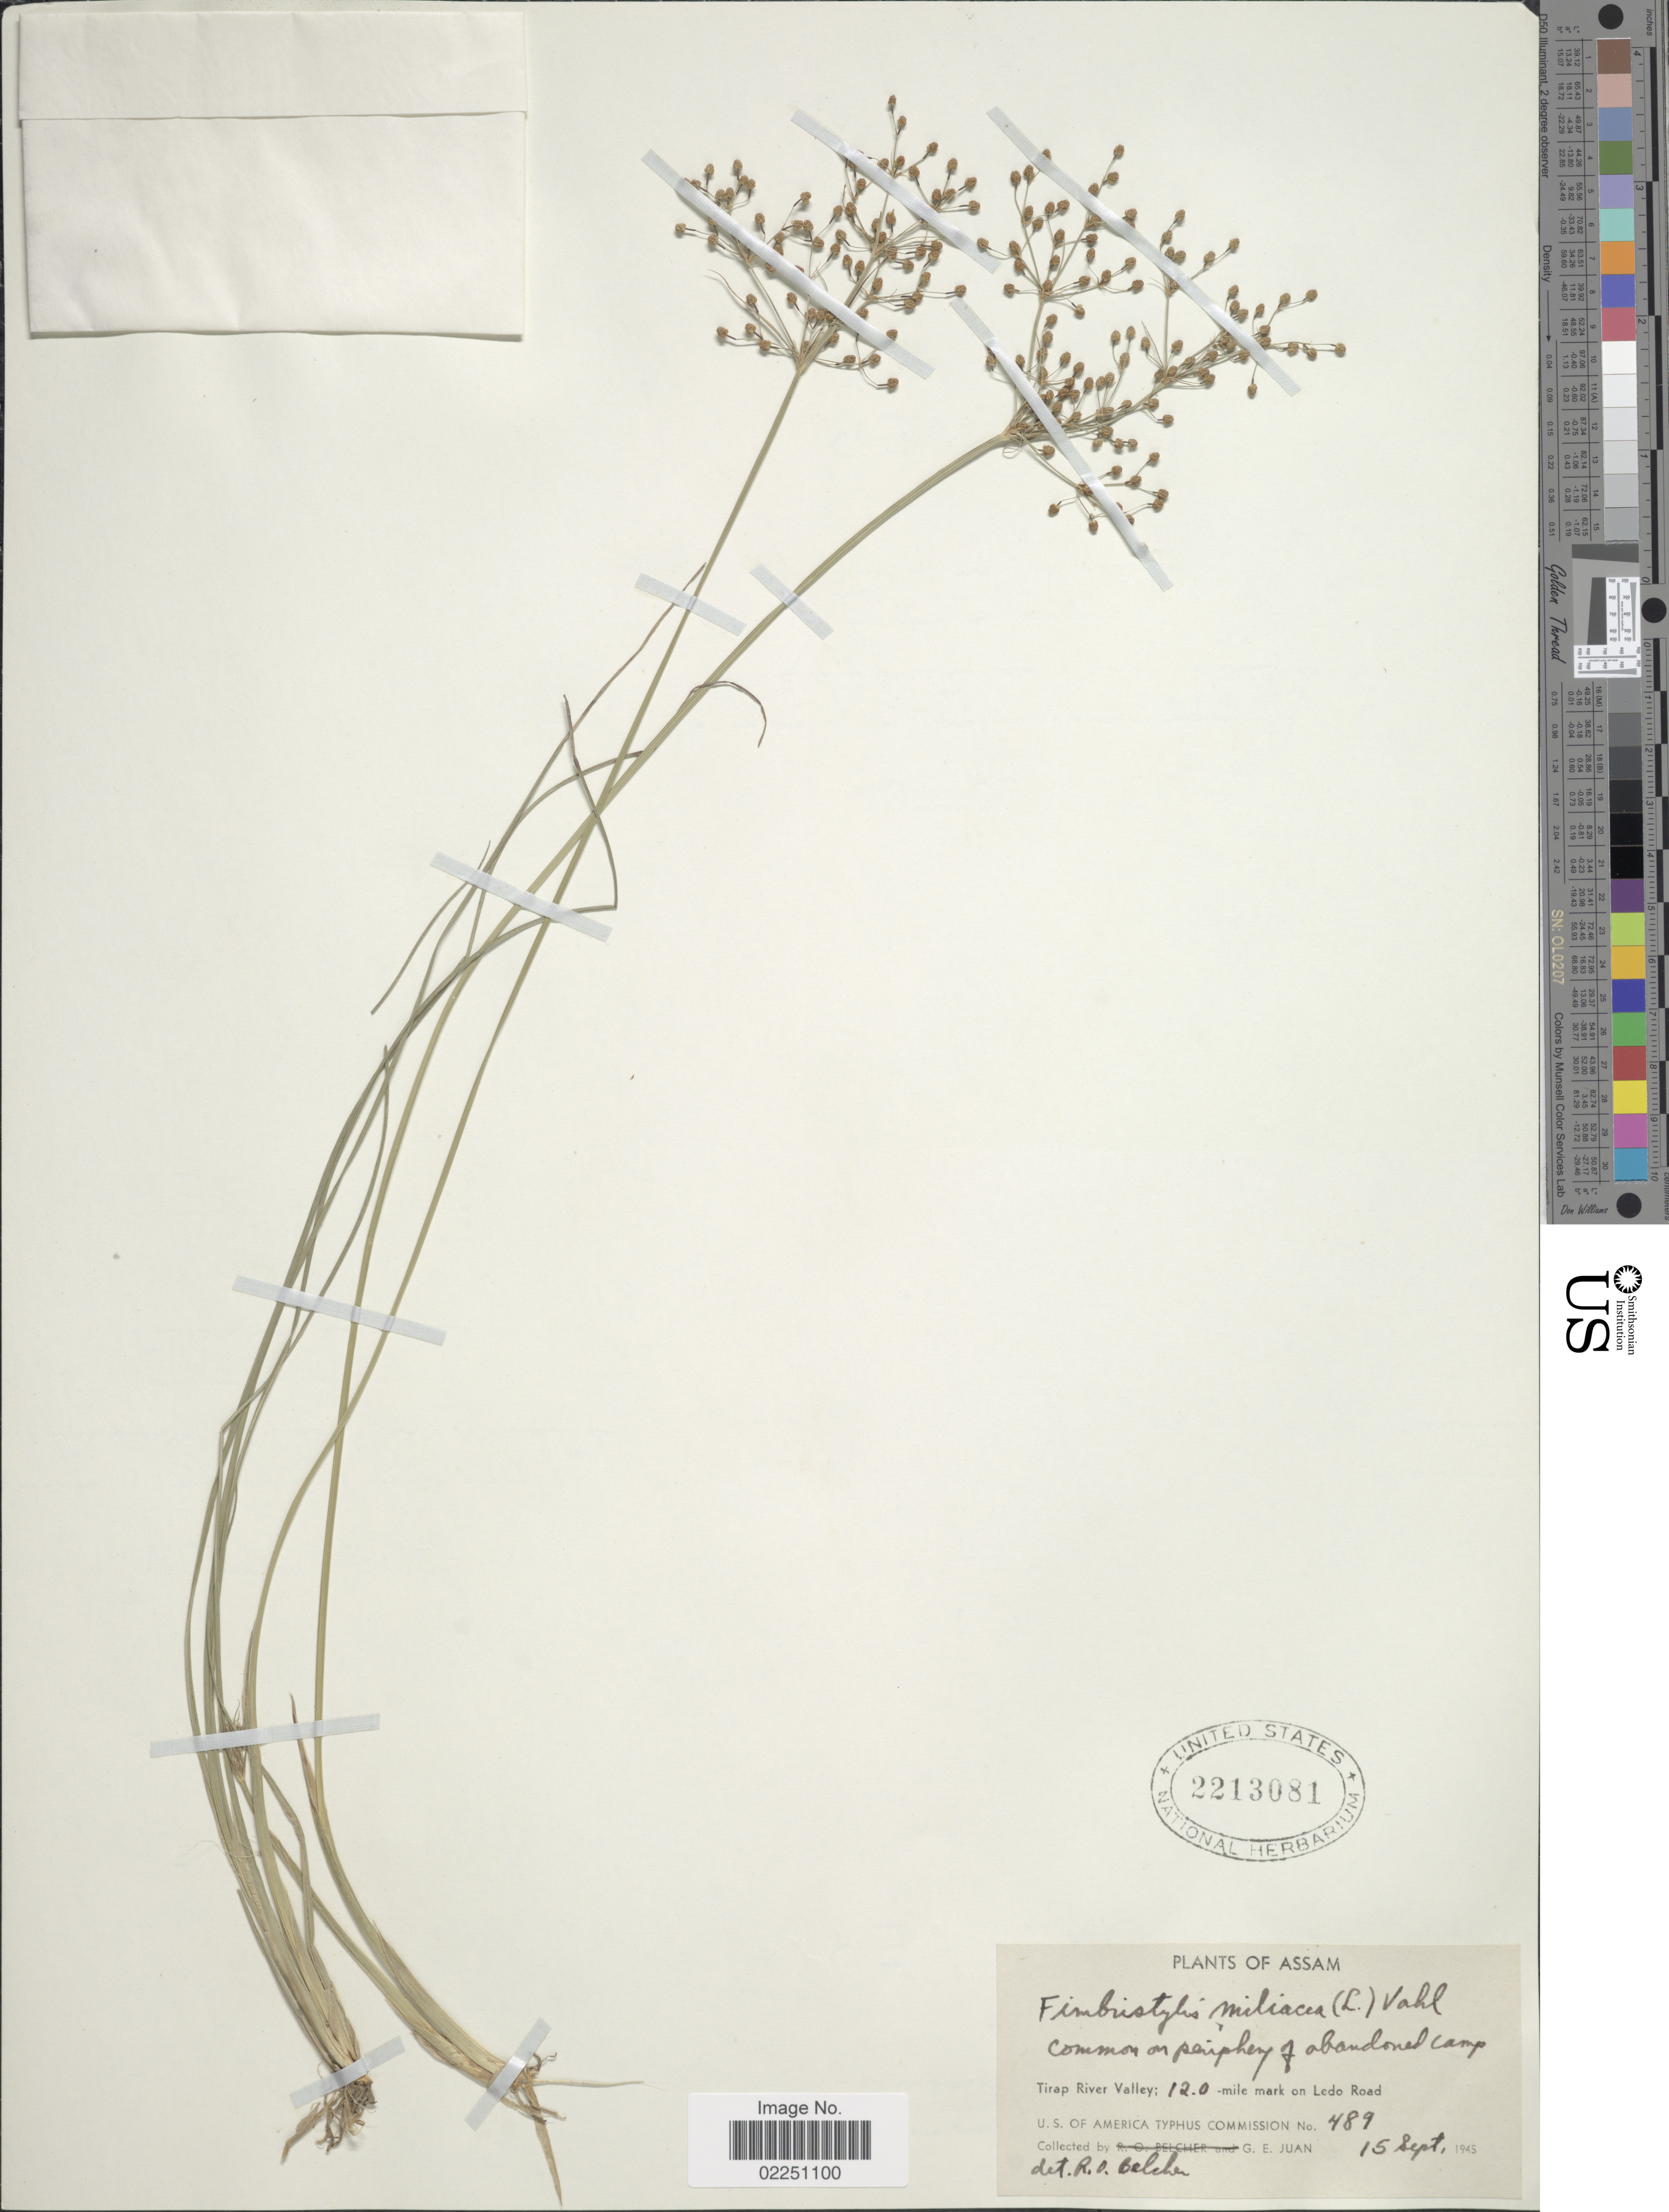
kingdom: Plantae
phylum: Tracheophyta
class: Liliopsida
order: Poales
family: Cyperaceae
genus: Fimbristylis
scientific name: Fimbristylis littoralis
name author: Gaudich.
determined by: Strong, M. T., (US), Smithsonian Institution - National Museum of Natural History (UNITED STATES)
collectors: G. Juan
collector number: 489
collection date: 1945-09-15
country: India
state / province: Assam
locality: Abandoned camp. Tirap River Valley; 120 mile mark on Ledo Road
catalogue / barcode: US 2213081